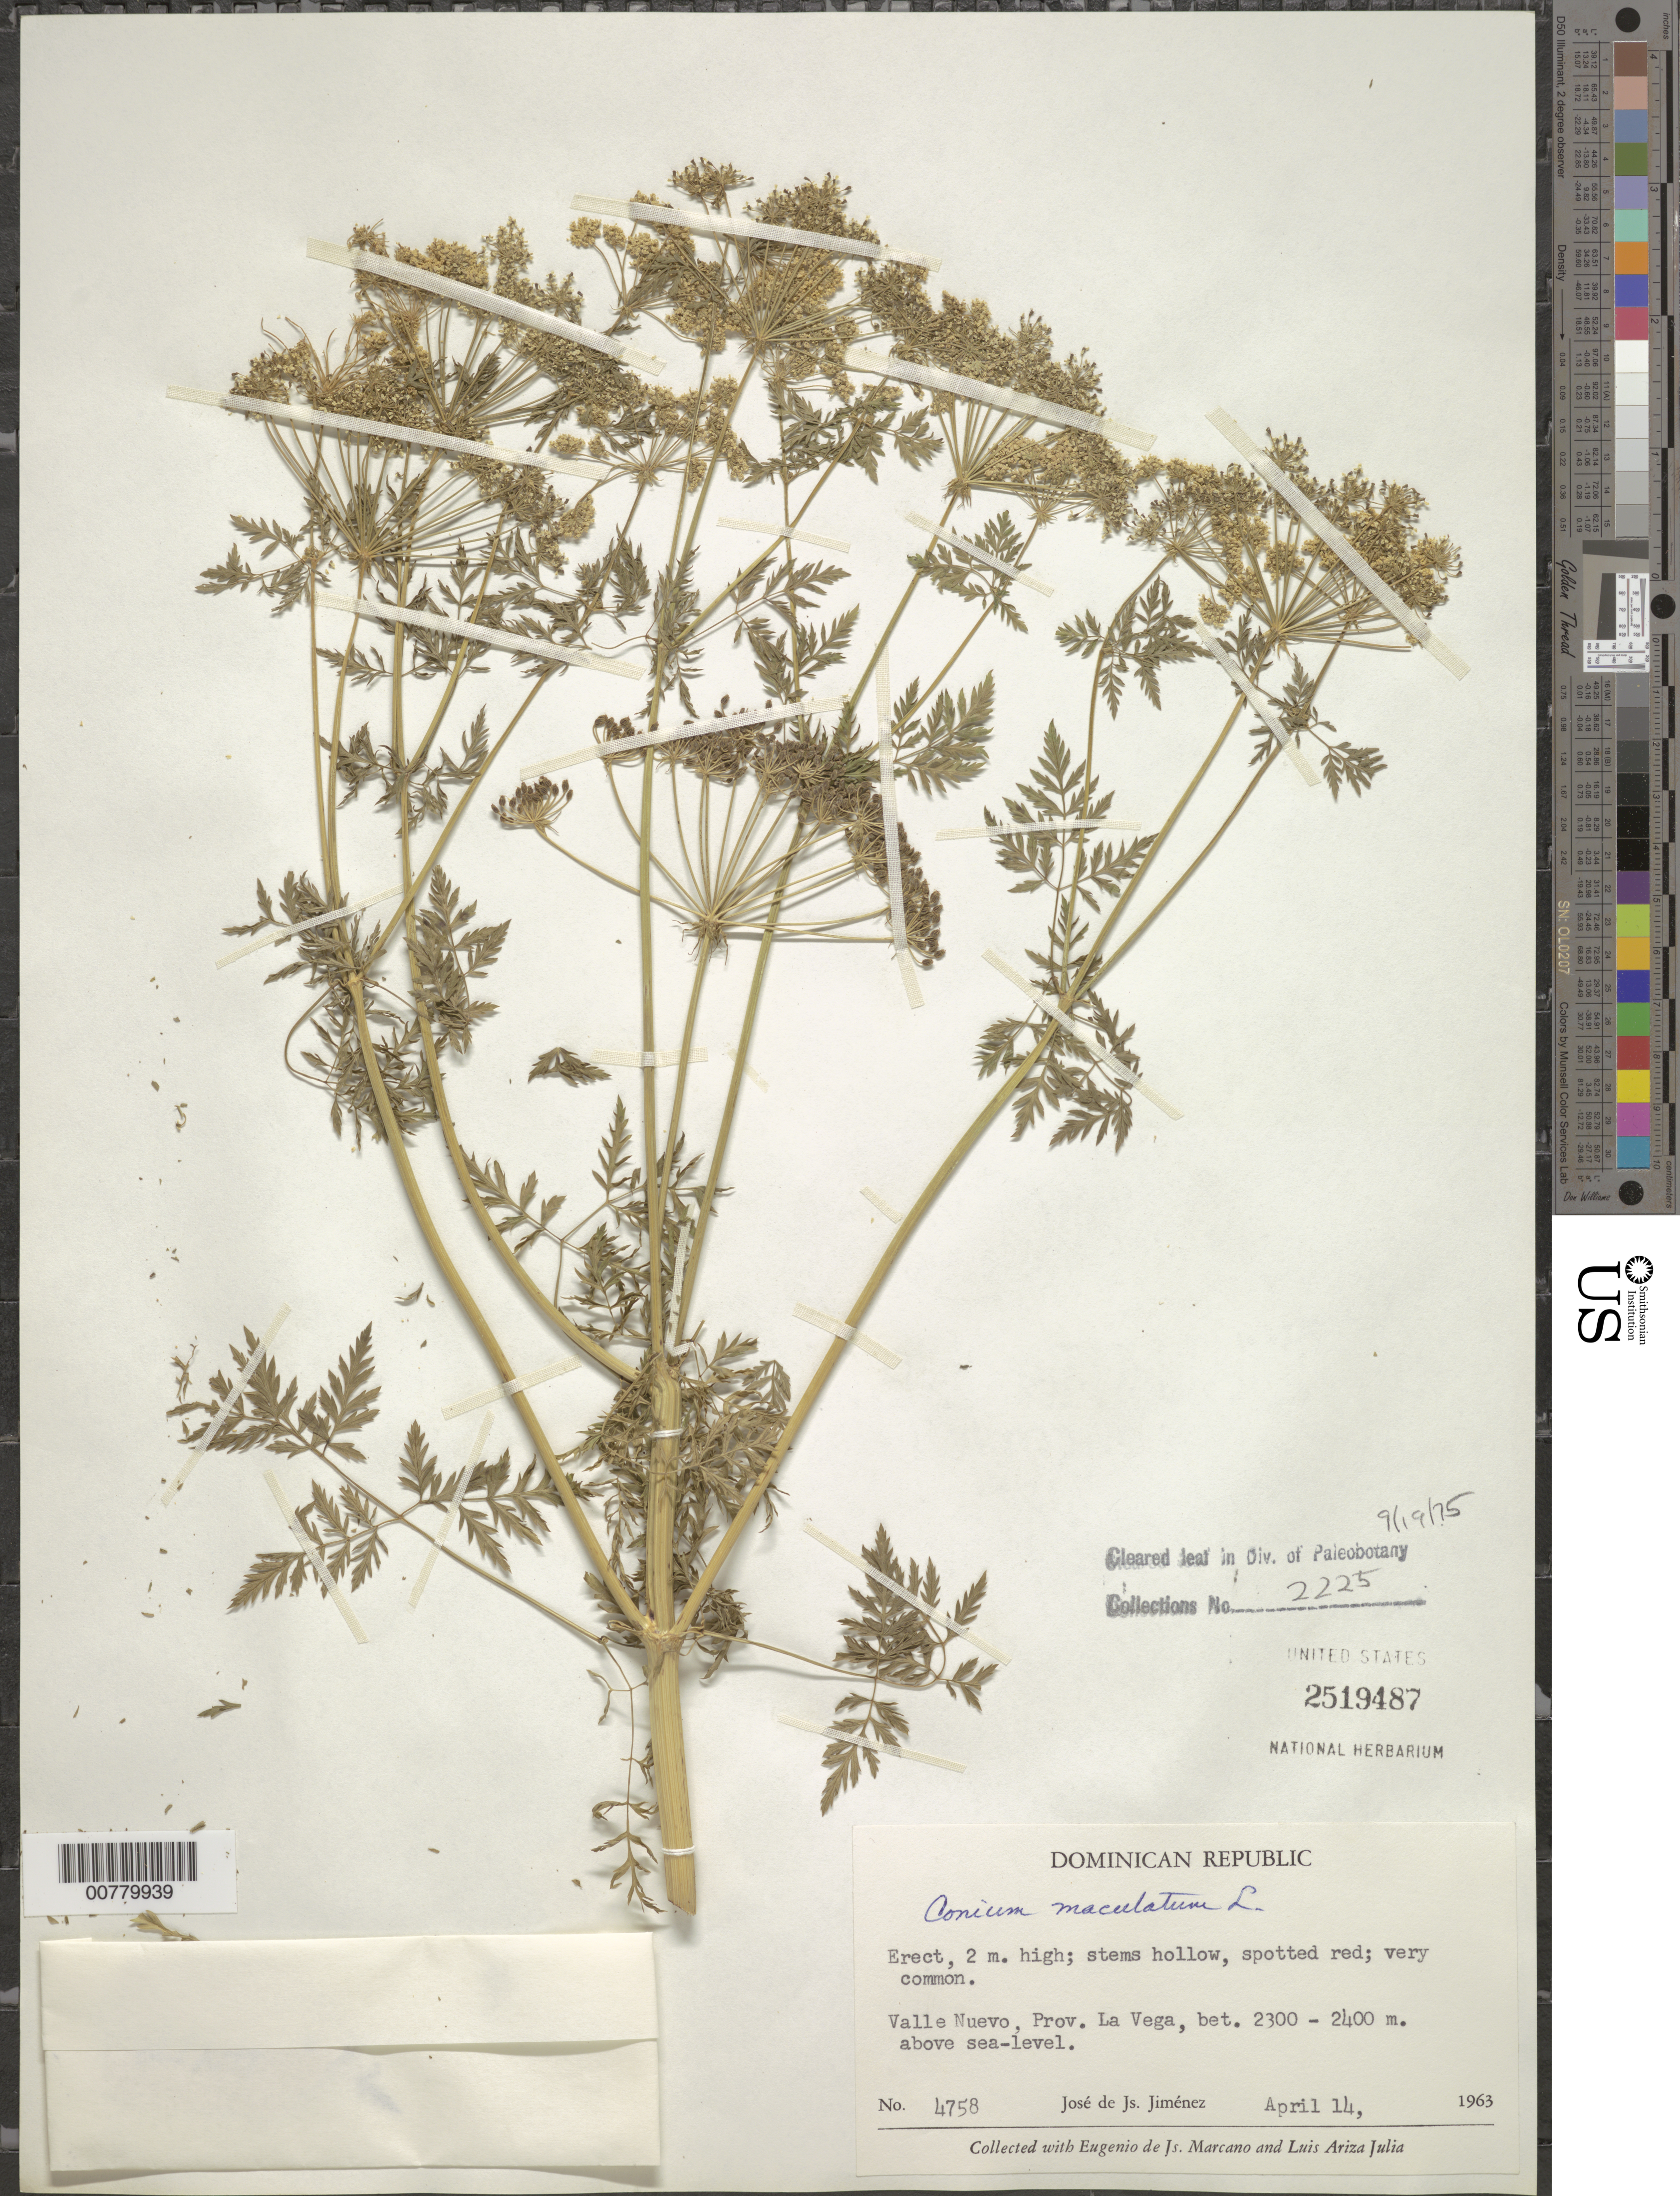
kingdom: Plantae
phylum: Tracheophyta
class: Magnoliopsida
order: Apiales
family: Apiaceae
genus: Conium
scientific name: Conium maculatum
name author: L.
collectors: E. J. Marcano F. & L. Ariza-Julia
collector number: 4758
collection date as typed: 14 Apr 1963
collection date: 1963-04-14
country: Dominican Republic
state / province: La Vega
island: Hispaniola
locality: Valle Nuevo.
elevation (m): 2300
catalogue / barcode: US 2519487